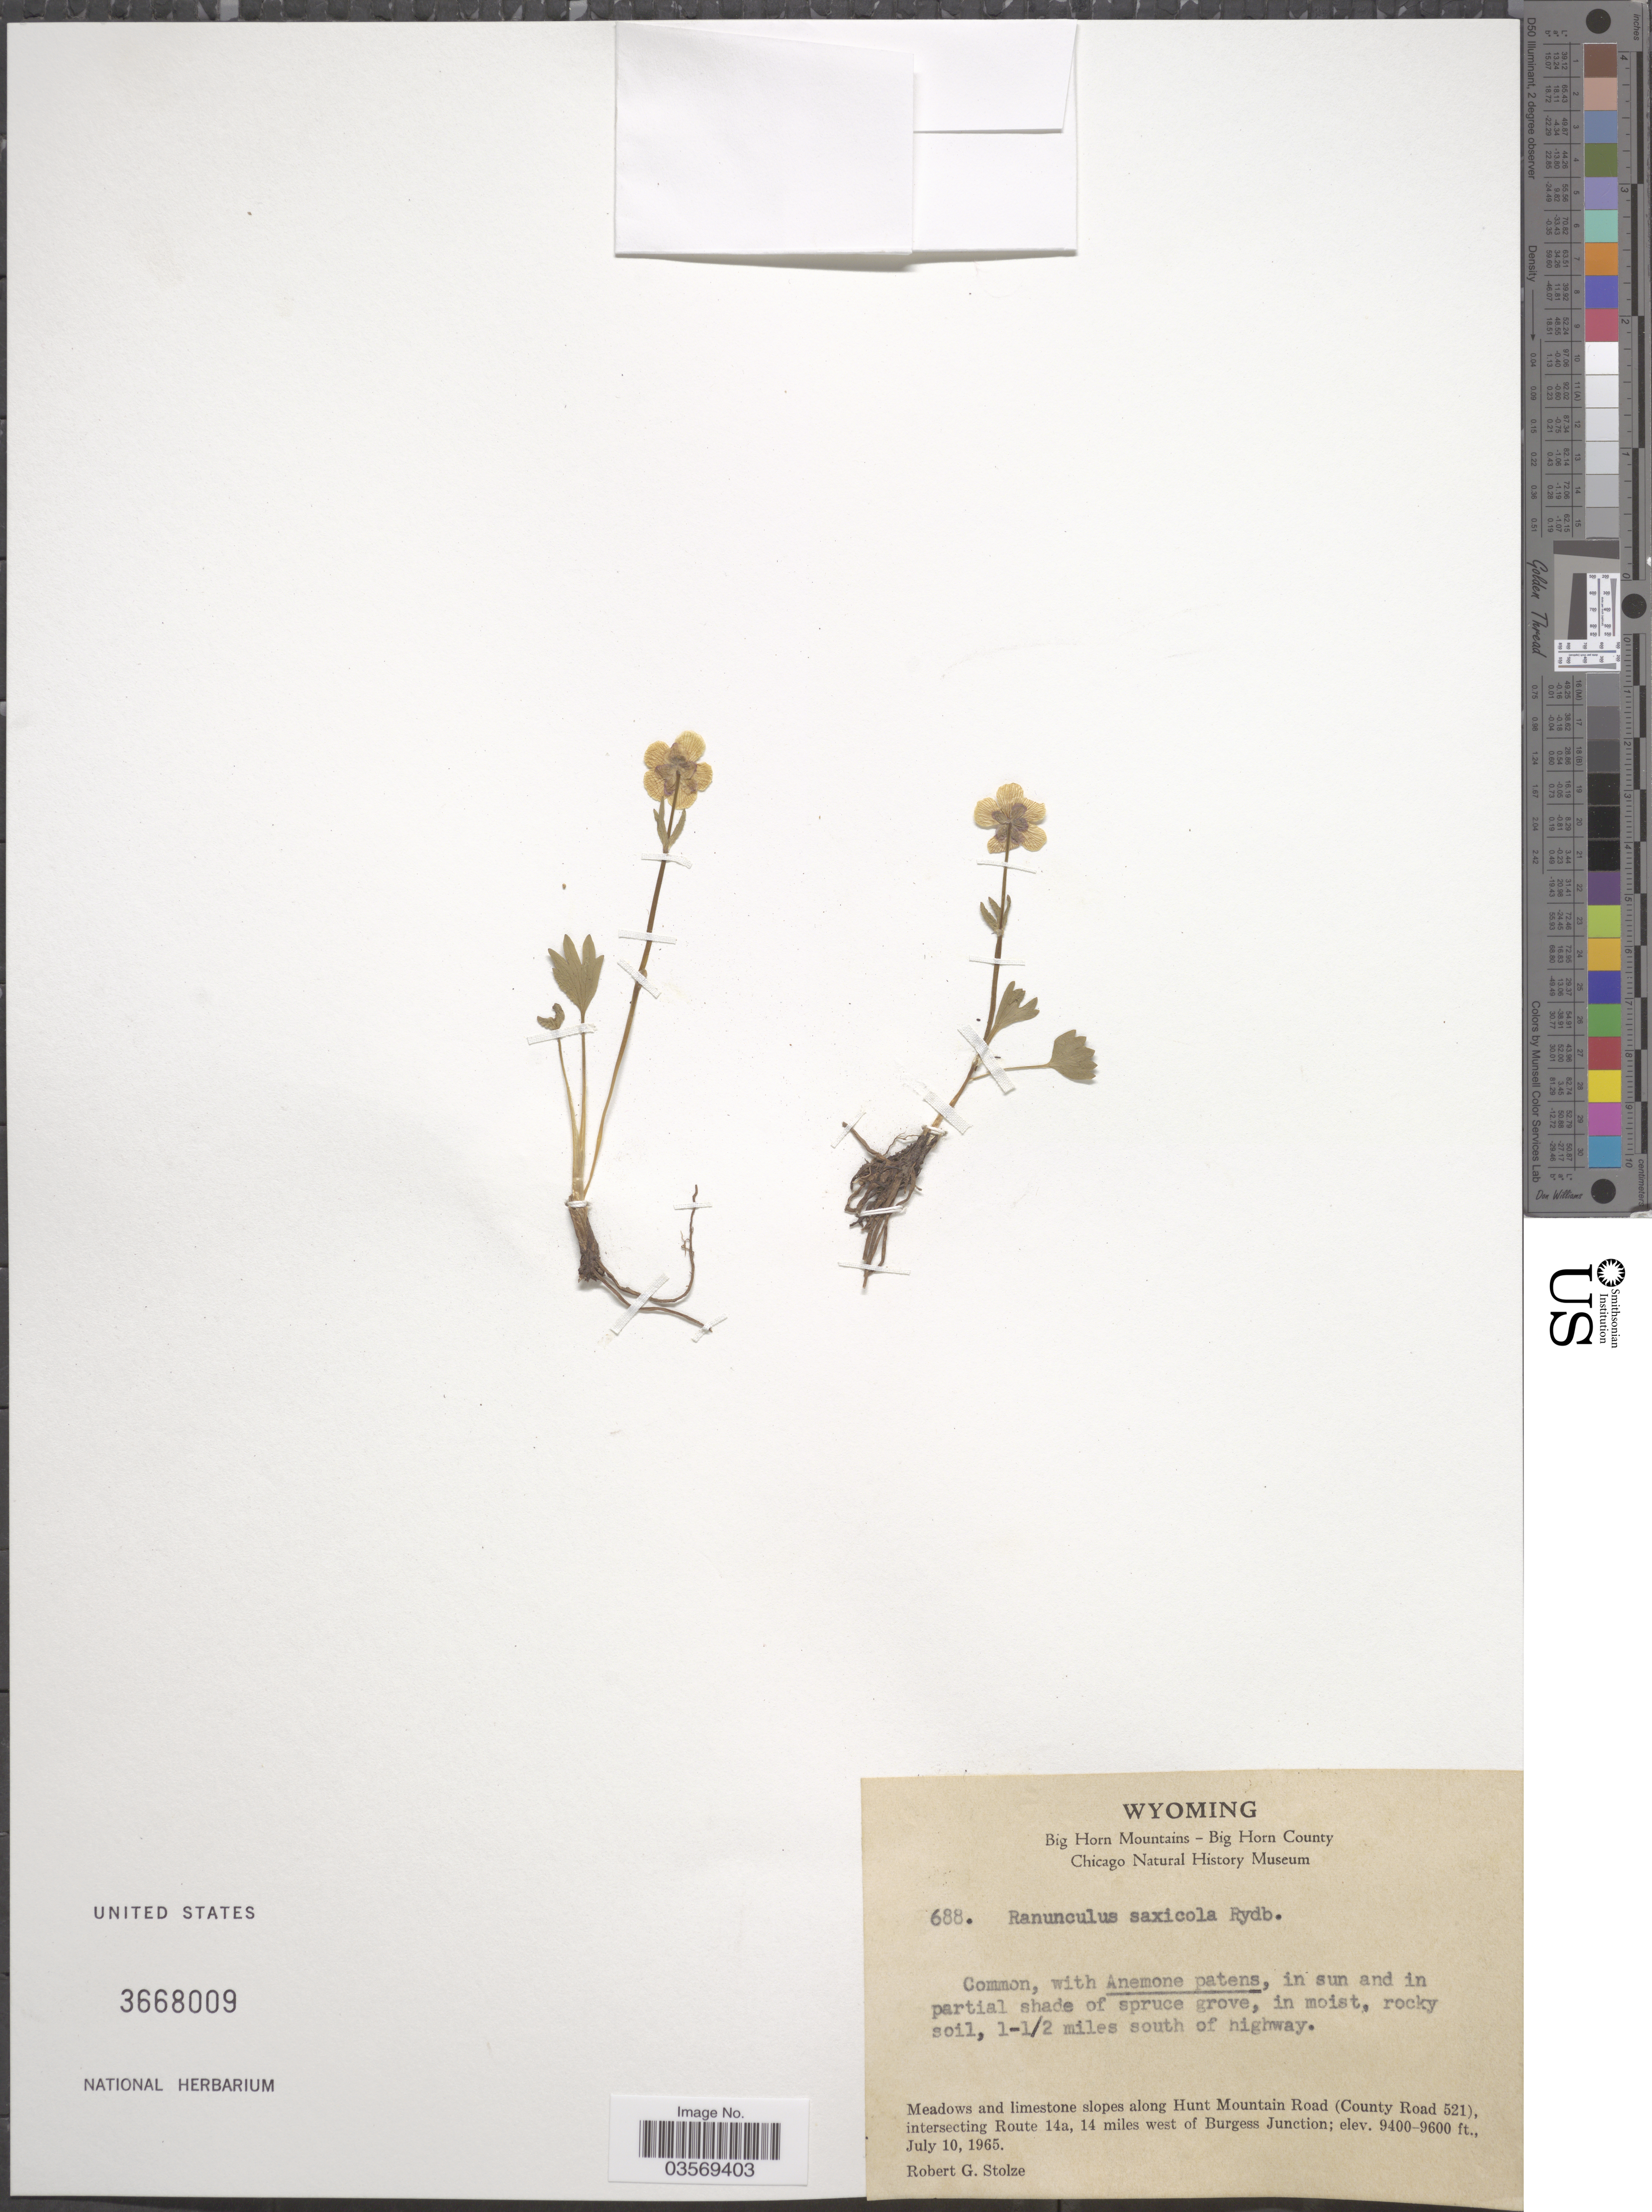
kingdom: Plantae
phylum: Tracheophyta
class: Magnoliopsida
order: Ranunculales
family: Ranunculaceae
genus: Ranunculus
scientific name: Ranunculus saxicola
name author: Rydb.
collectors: R. G. Stolze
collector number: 688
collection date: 1965-07-10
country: United States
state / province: Wyoming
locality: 1-1/2 miles south of highway. Meadows and limestone slopes along Hunt Mountain Road (County Road 521), intersecting Route 14a, 14 miles west of Burgess Junction.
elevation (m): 2865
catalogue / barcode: US 3668009